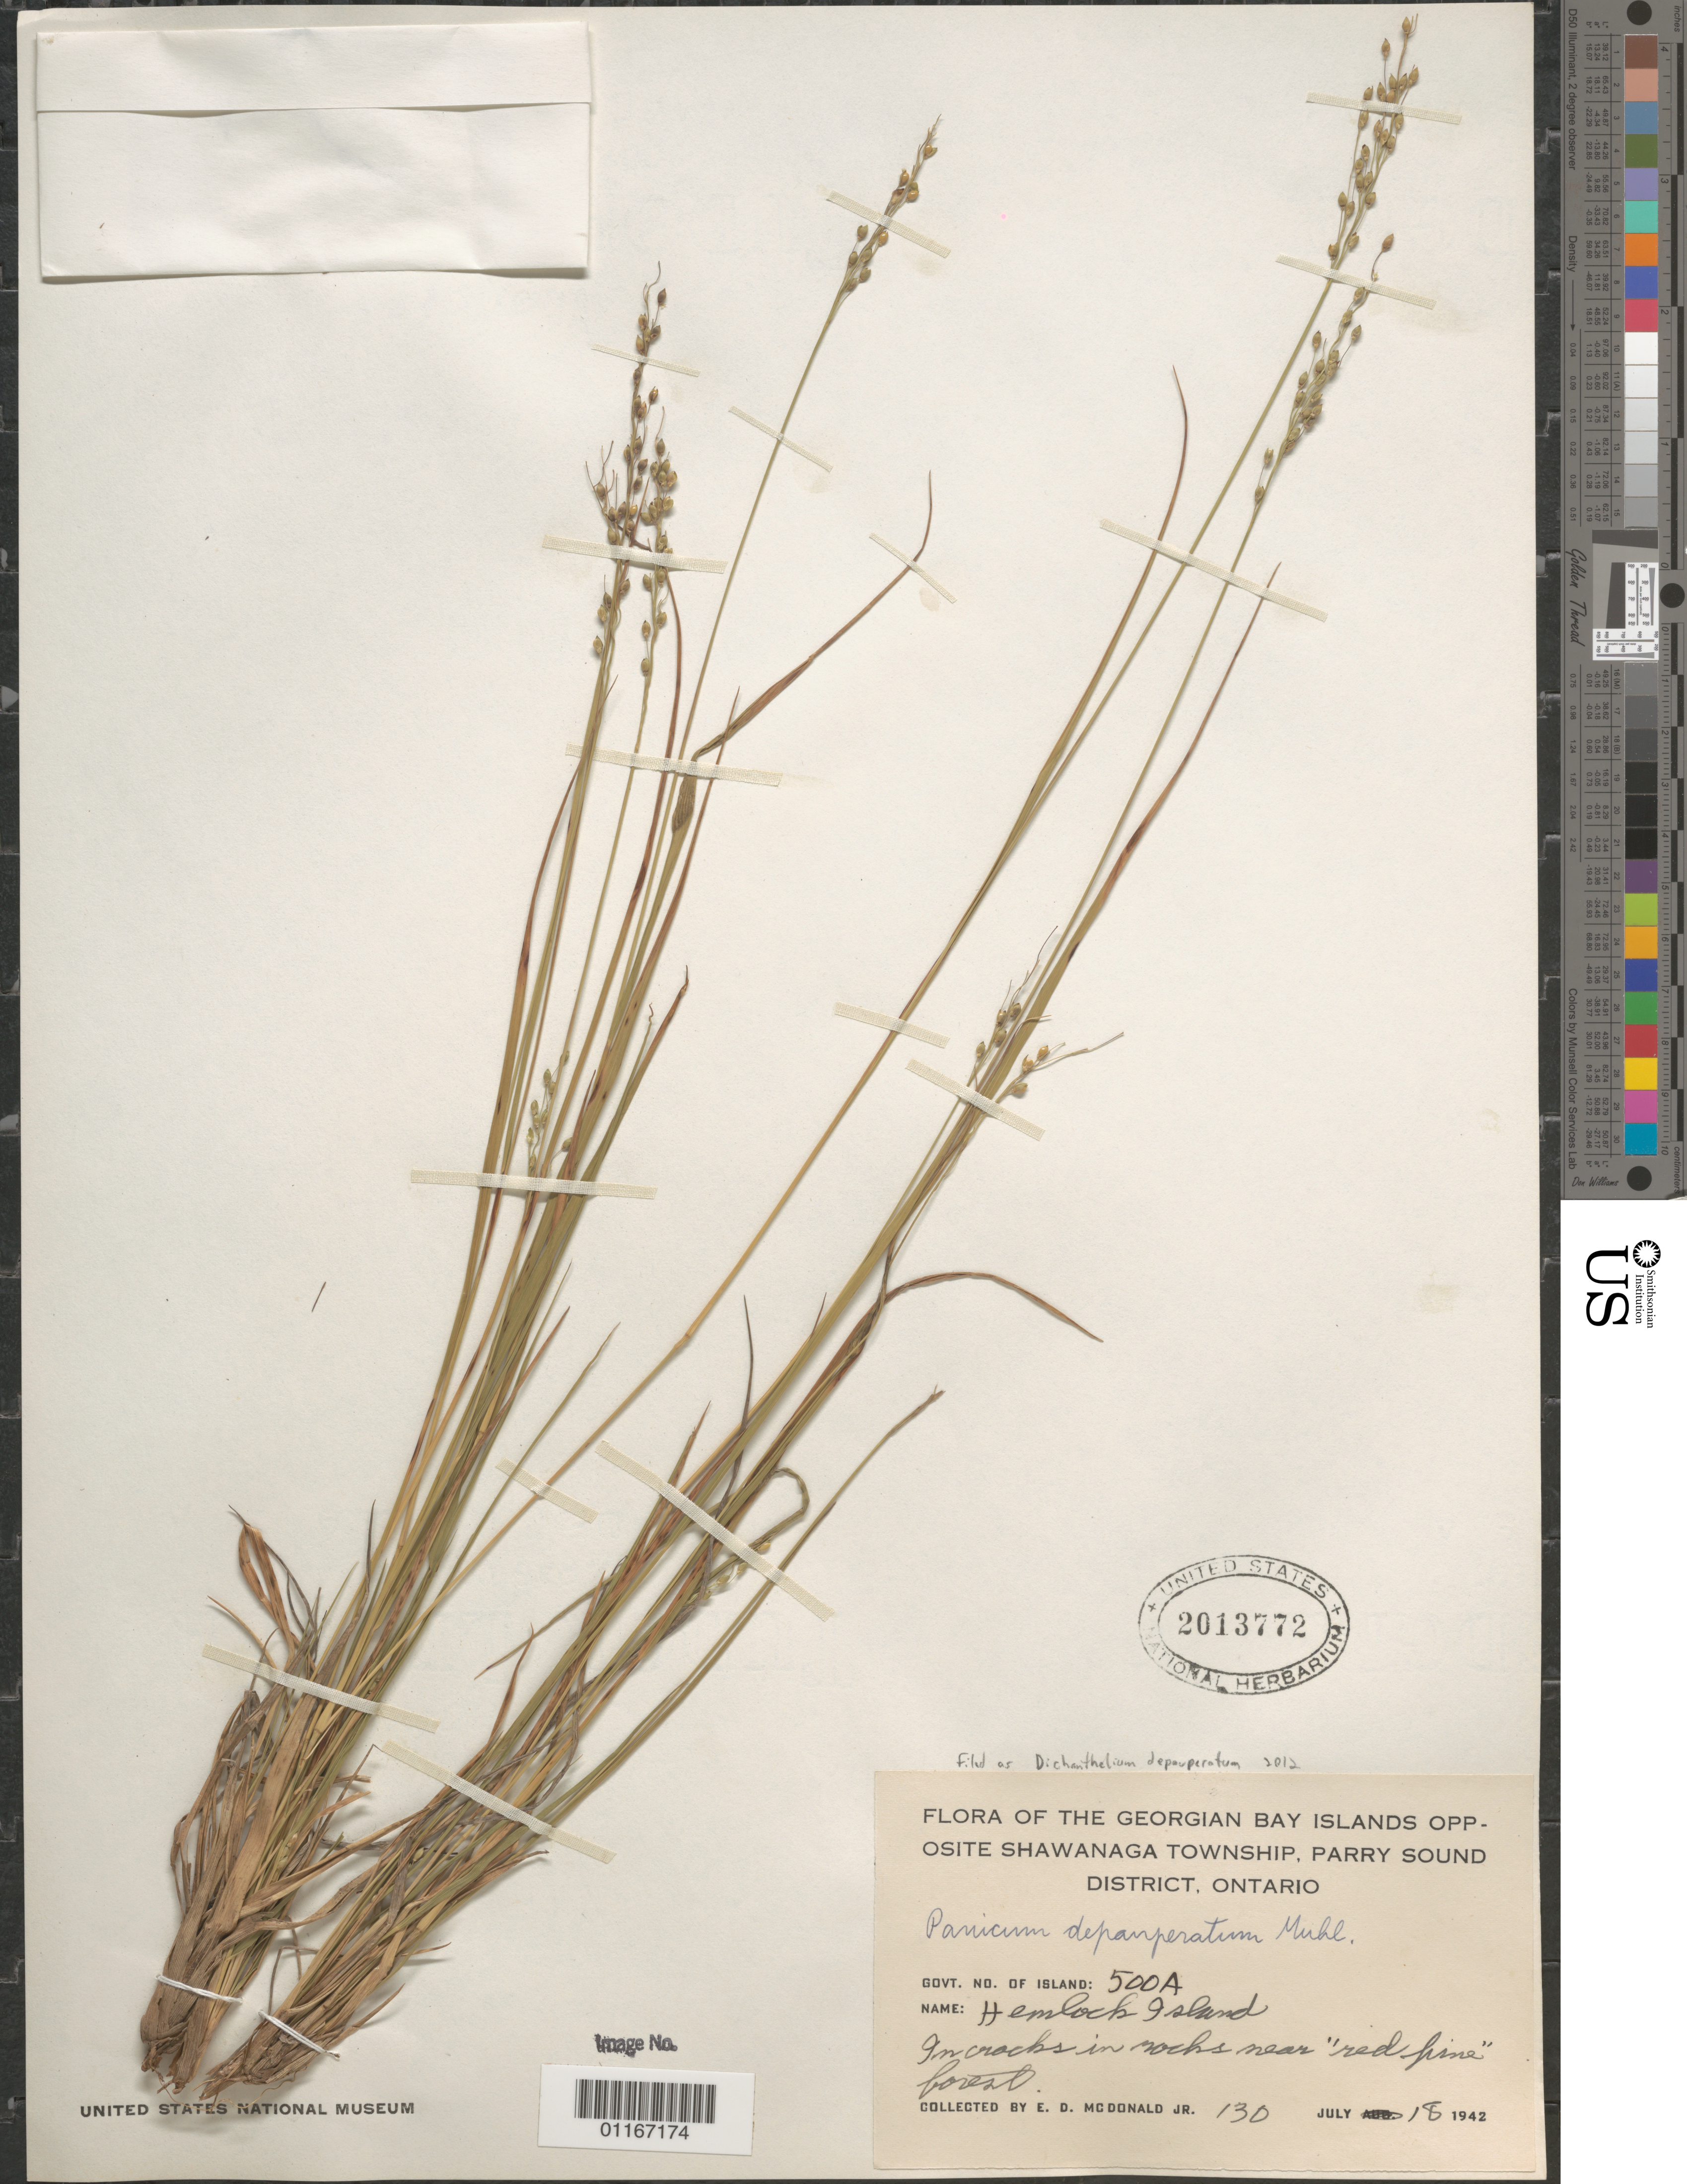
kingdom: Plantae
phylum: Tracheophyta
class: Liliopsida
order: Poales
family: Poaceae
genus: Dichanthelium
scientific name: Dichanthelium depauperatum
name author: (Muhl.) Gould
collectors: E. D. McDonald Jr.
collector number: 130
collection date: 1942-07-18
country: Canada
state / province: Ontario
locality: Georgian Bay Islanda opposite Shawanaga Township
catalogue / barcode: US 2013772